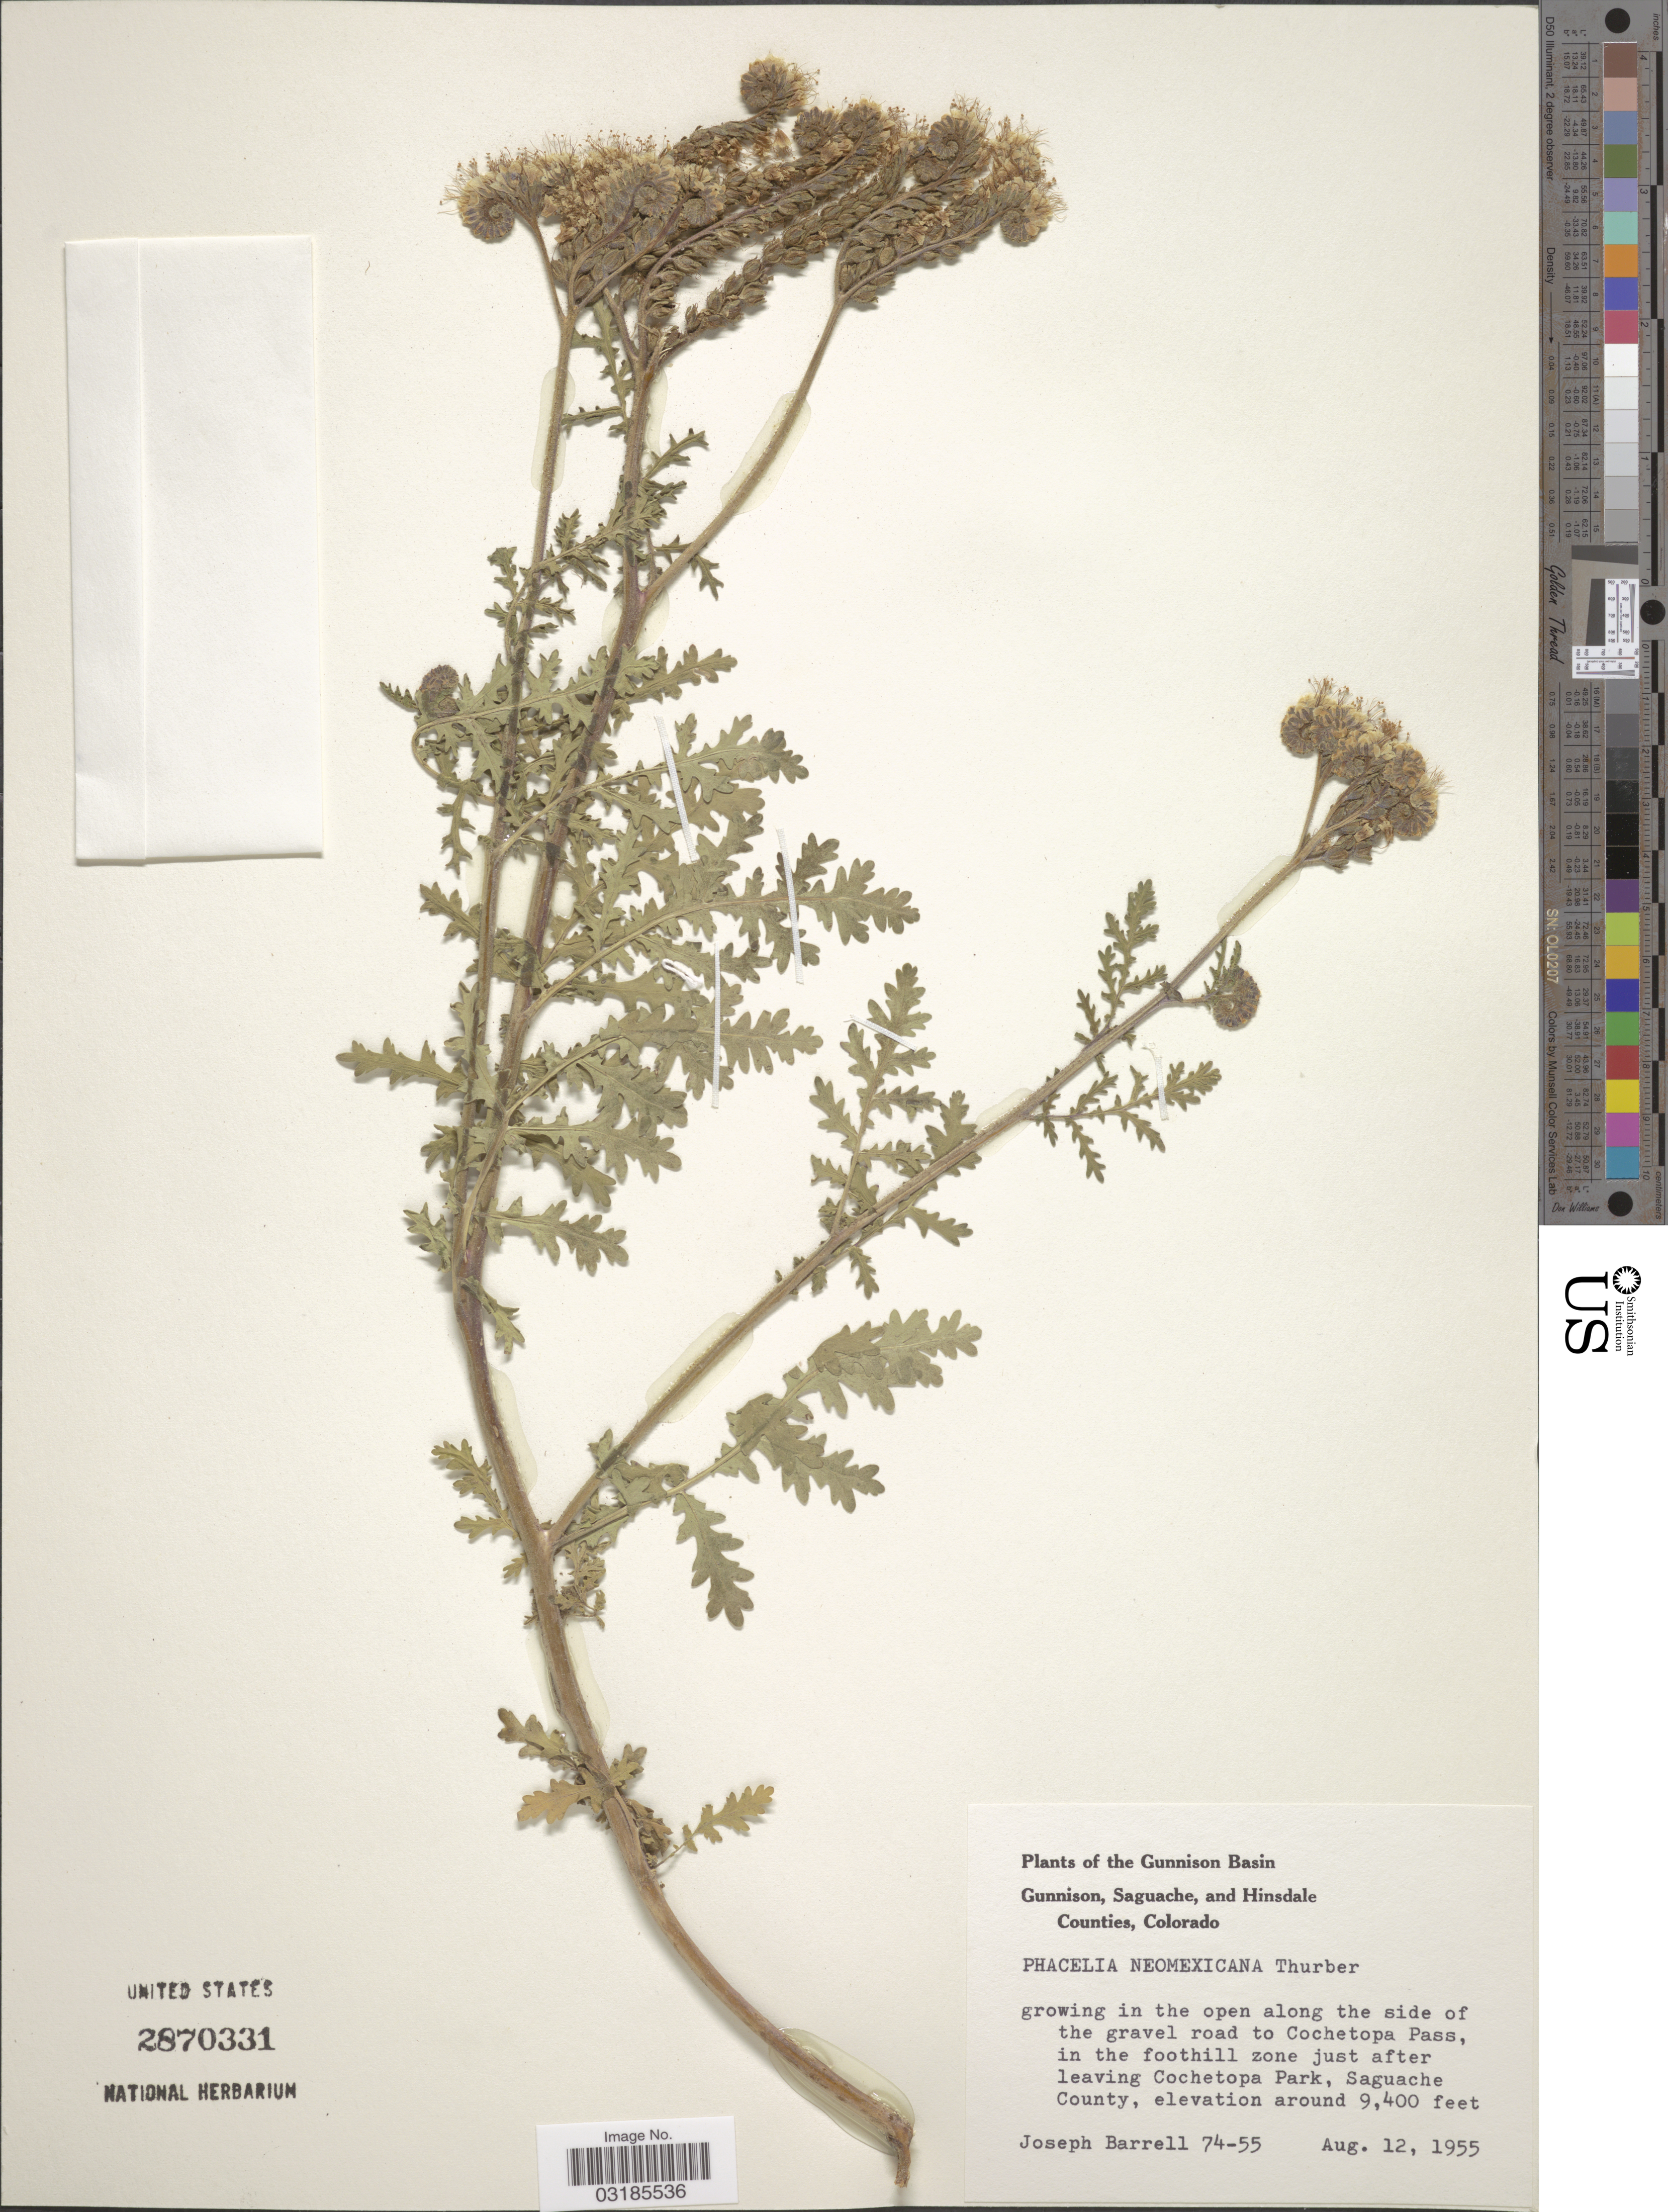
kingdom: Plantae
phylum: Tracheophyta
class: Magnoliopsida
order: Boraginales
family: Hydrophyllaceae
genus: Phacelia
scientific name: Phacelia neomexicana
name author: Thurb. ex Torr.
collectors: J. Barrell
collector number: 74-55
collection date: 1955-08-12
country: United States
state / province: Colorado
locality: The Gunnison Basin, Gunnison, Saguache, and Hinsdale Counties, growing in the open along the side of the gravel road to Cochetopa Pass, in the foothill zone just after leaving Cochetopa Park, Saguache County.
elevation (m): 2865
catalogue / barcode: US 2870331